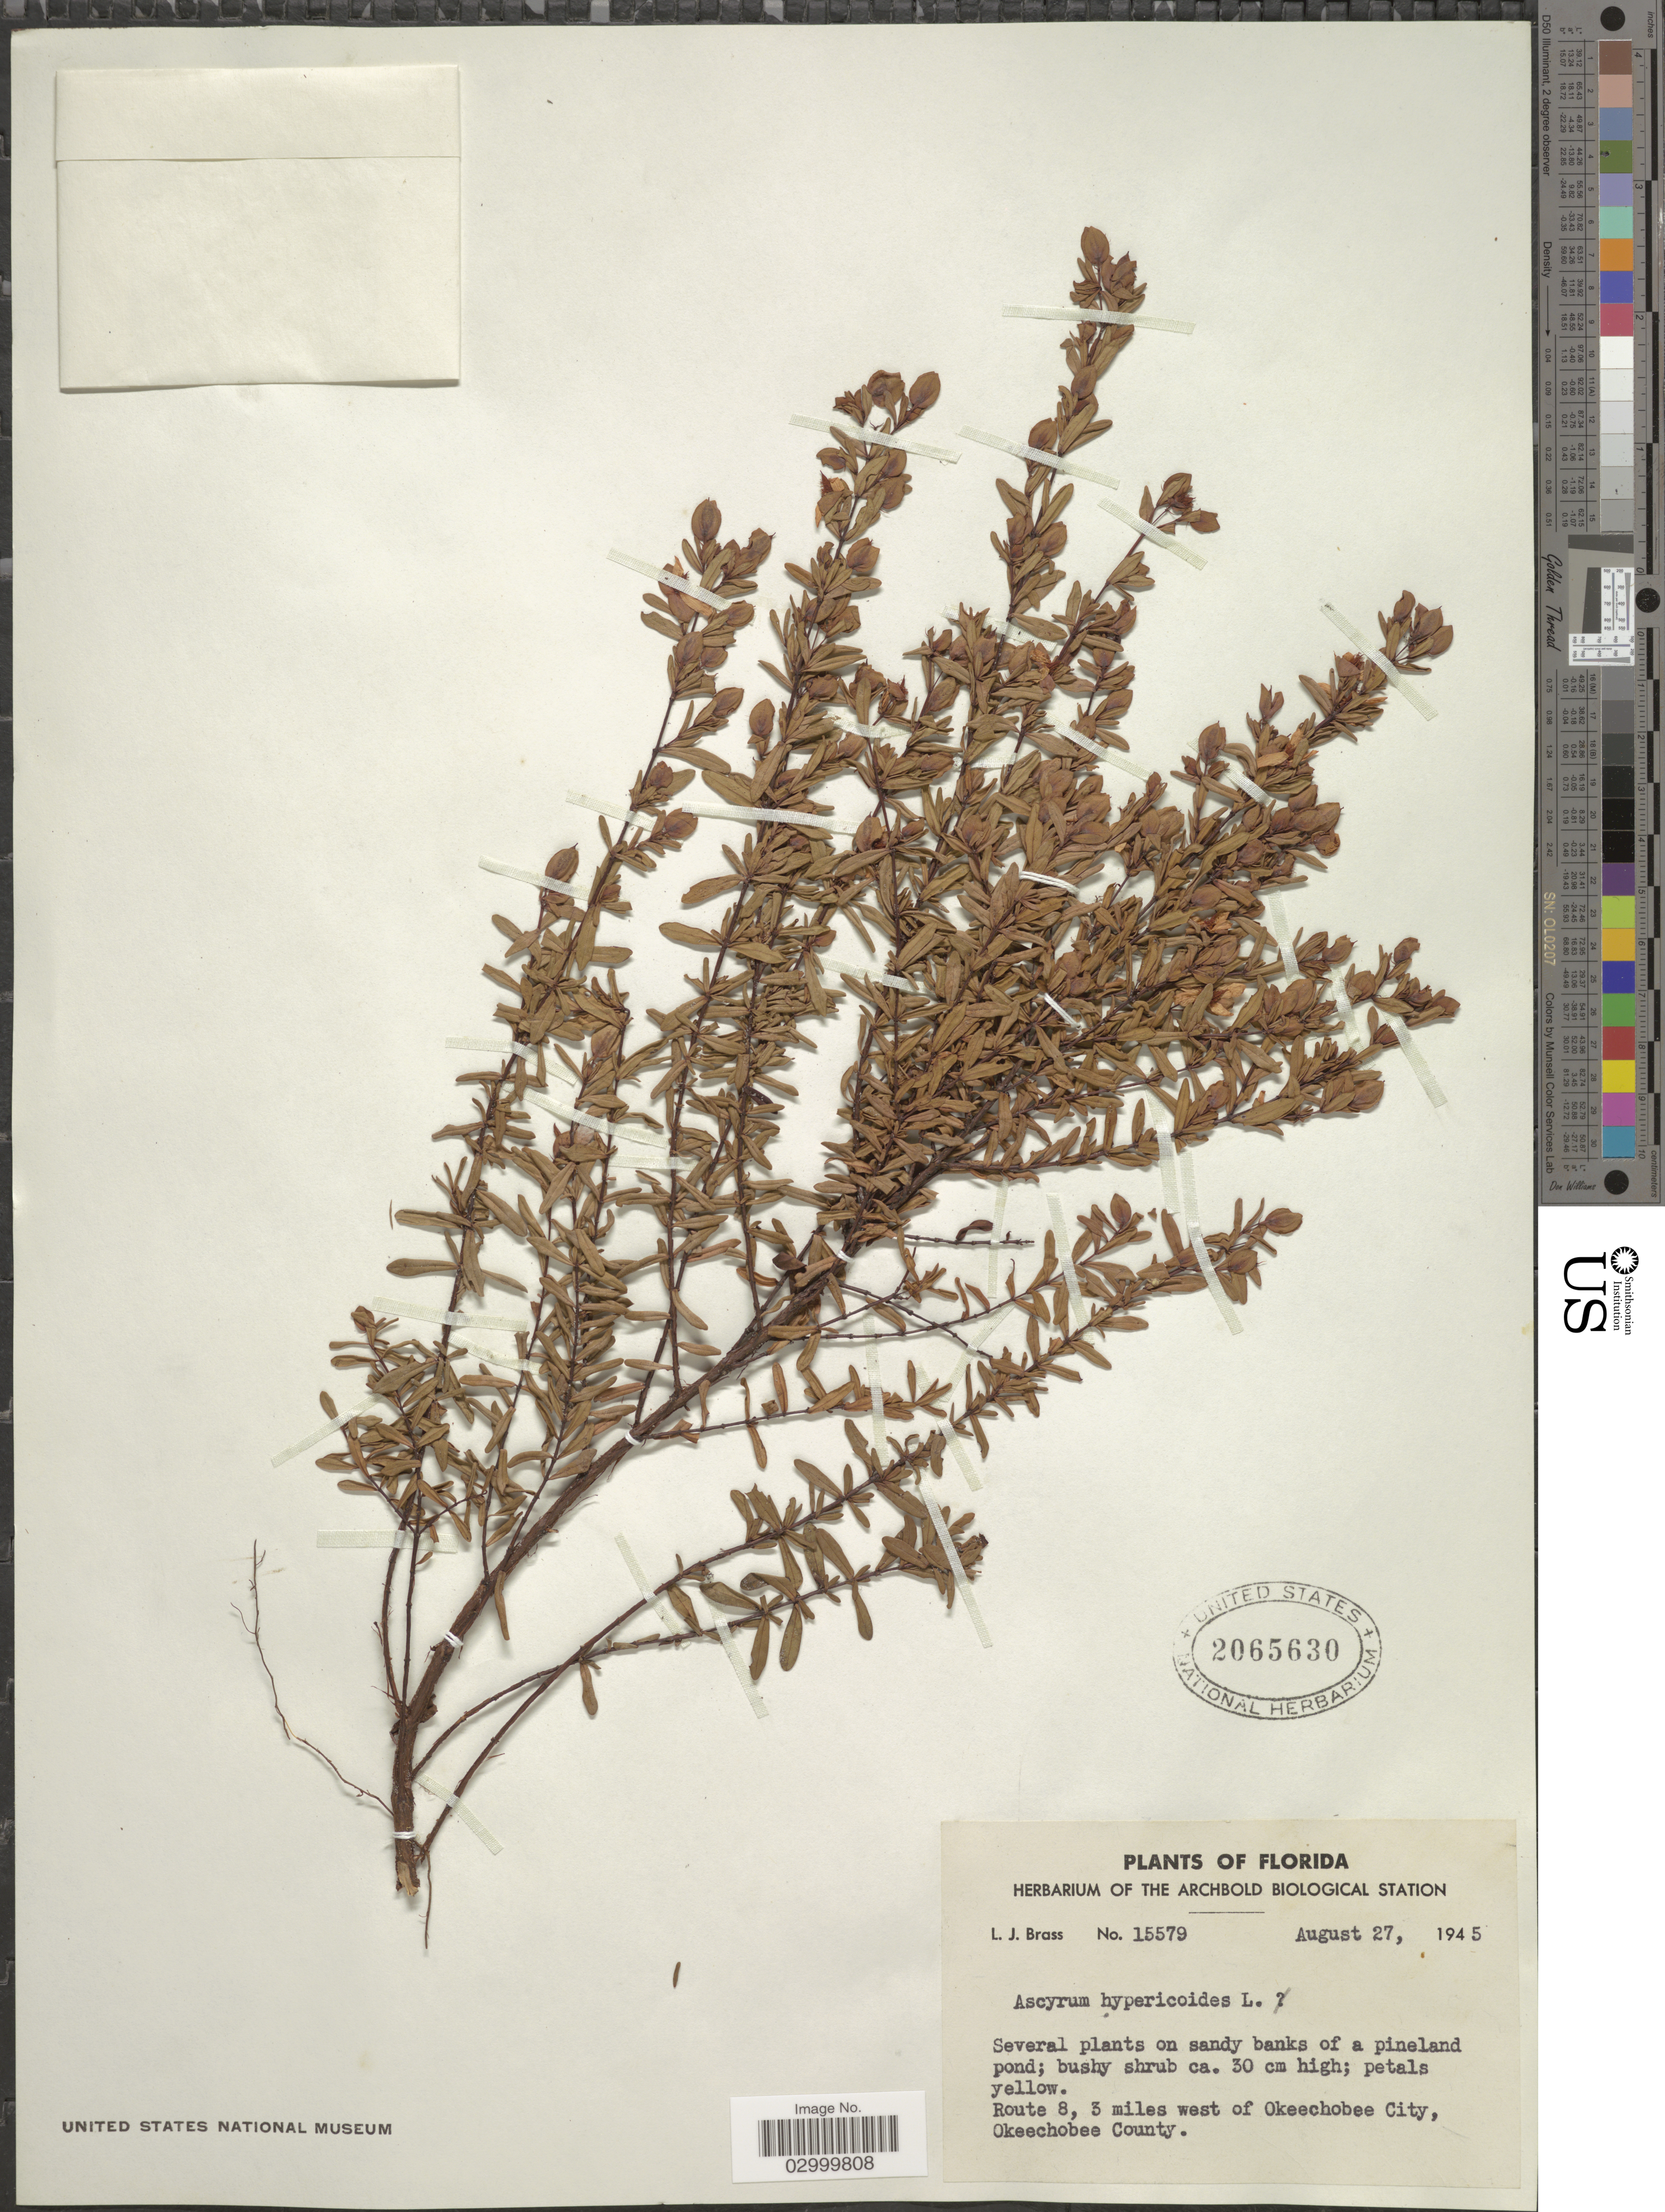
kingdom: Plantae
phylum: Tracheophyta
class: Magnoliopsida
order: Malpighiales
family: Hypericaceae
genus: Hypericum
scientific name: Hypericum hypericoides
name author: (L.) Crantz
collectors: L. J. Brass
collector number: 15579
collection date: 1945-08-27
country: United States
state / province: Florida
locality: Route 8, 3 miles west of Okeechobee City, Okeechobee County.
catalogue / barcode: US 2065630